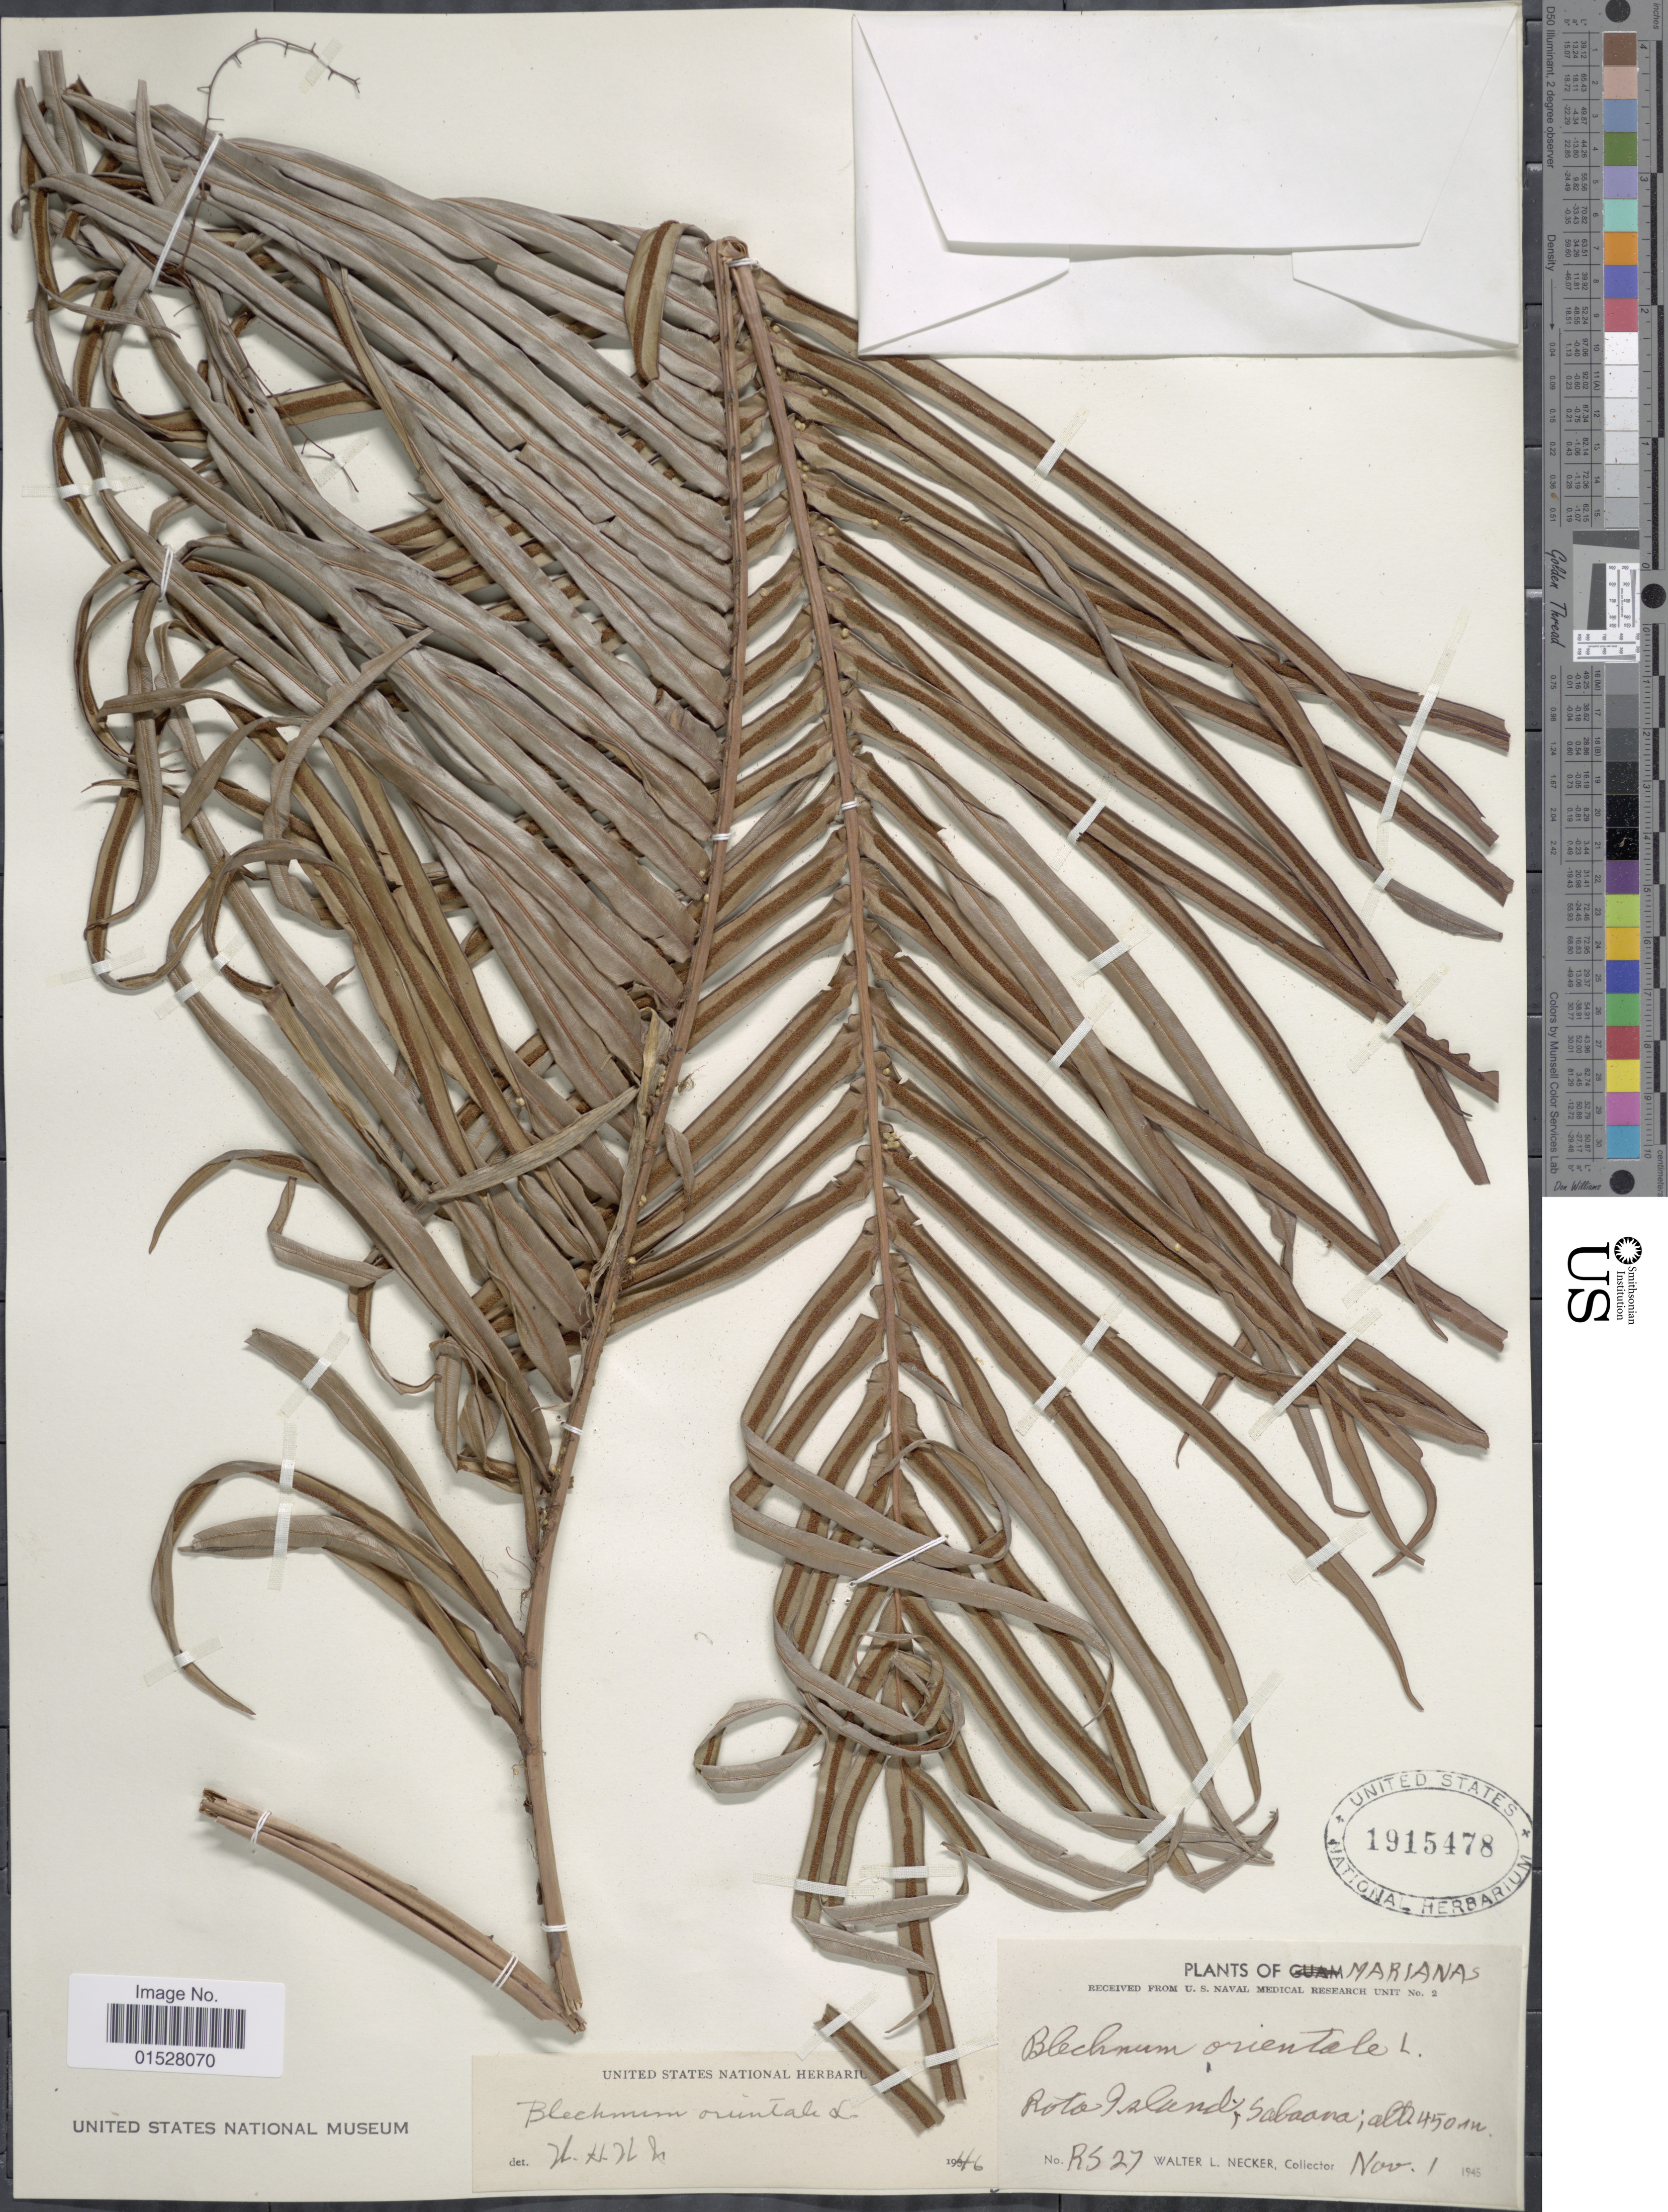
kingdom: Plantae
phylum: Tracheophyta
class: Polypodiopsida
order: Polypodiales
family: Blechnaceae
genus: Blechnum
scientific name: Blechnum orientale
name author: L.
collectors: W. L. Necker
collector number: RS27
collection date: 1945-11-01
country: Northern Mariana Islands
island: Rota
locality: Sabana.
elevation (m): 450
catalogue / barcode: US 1915478